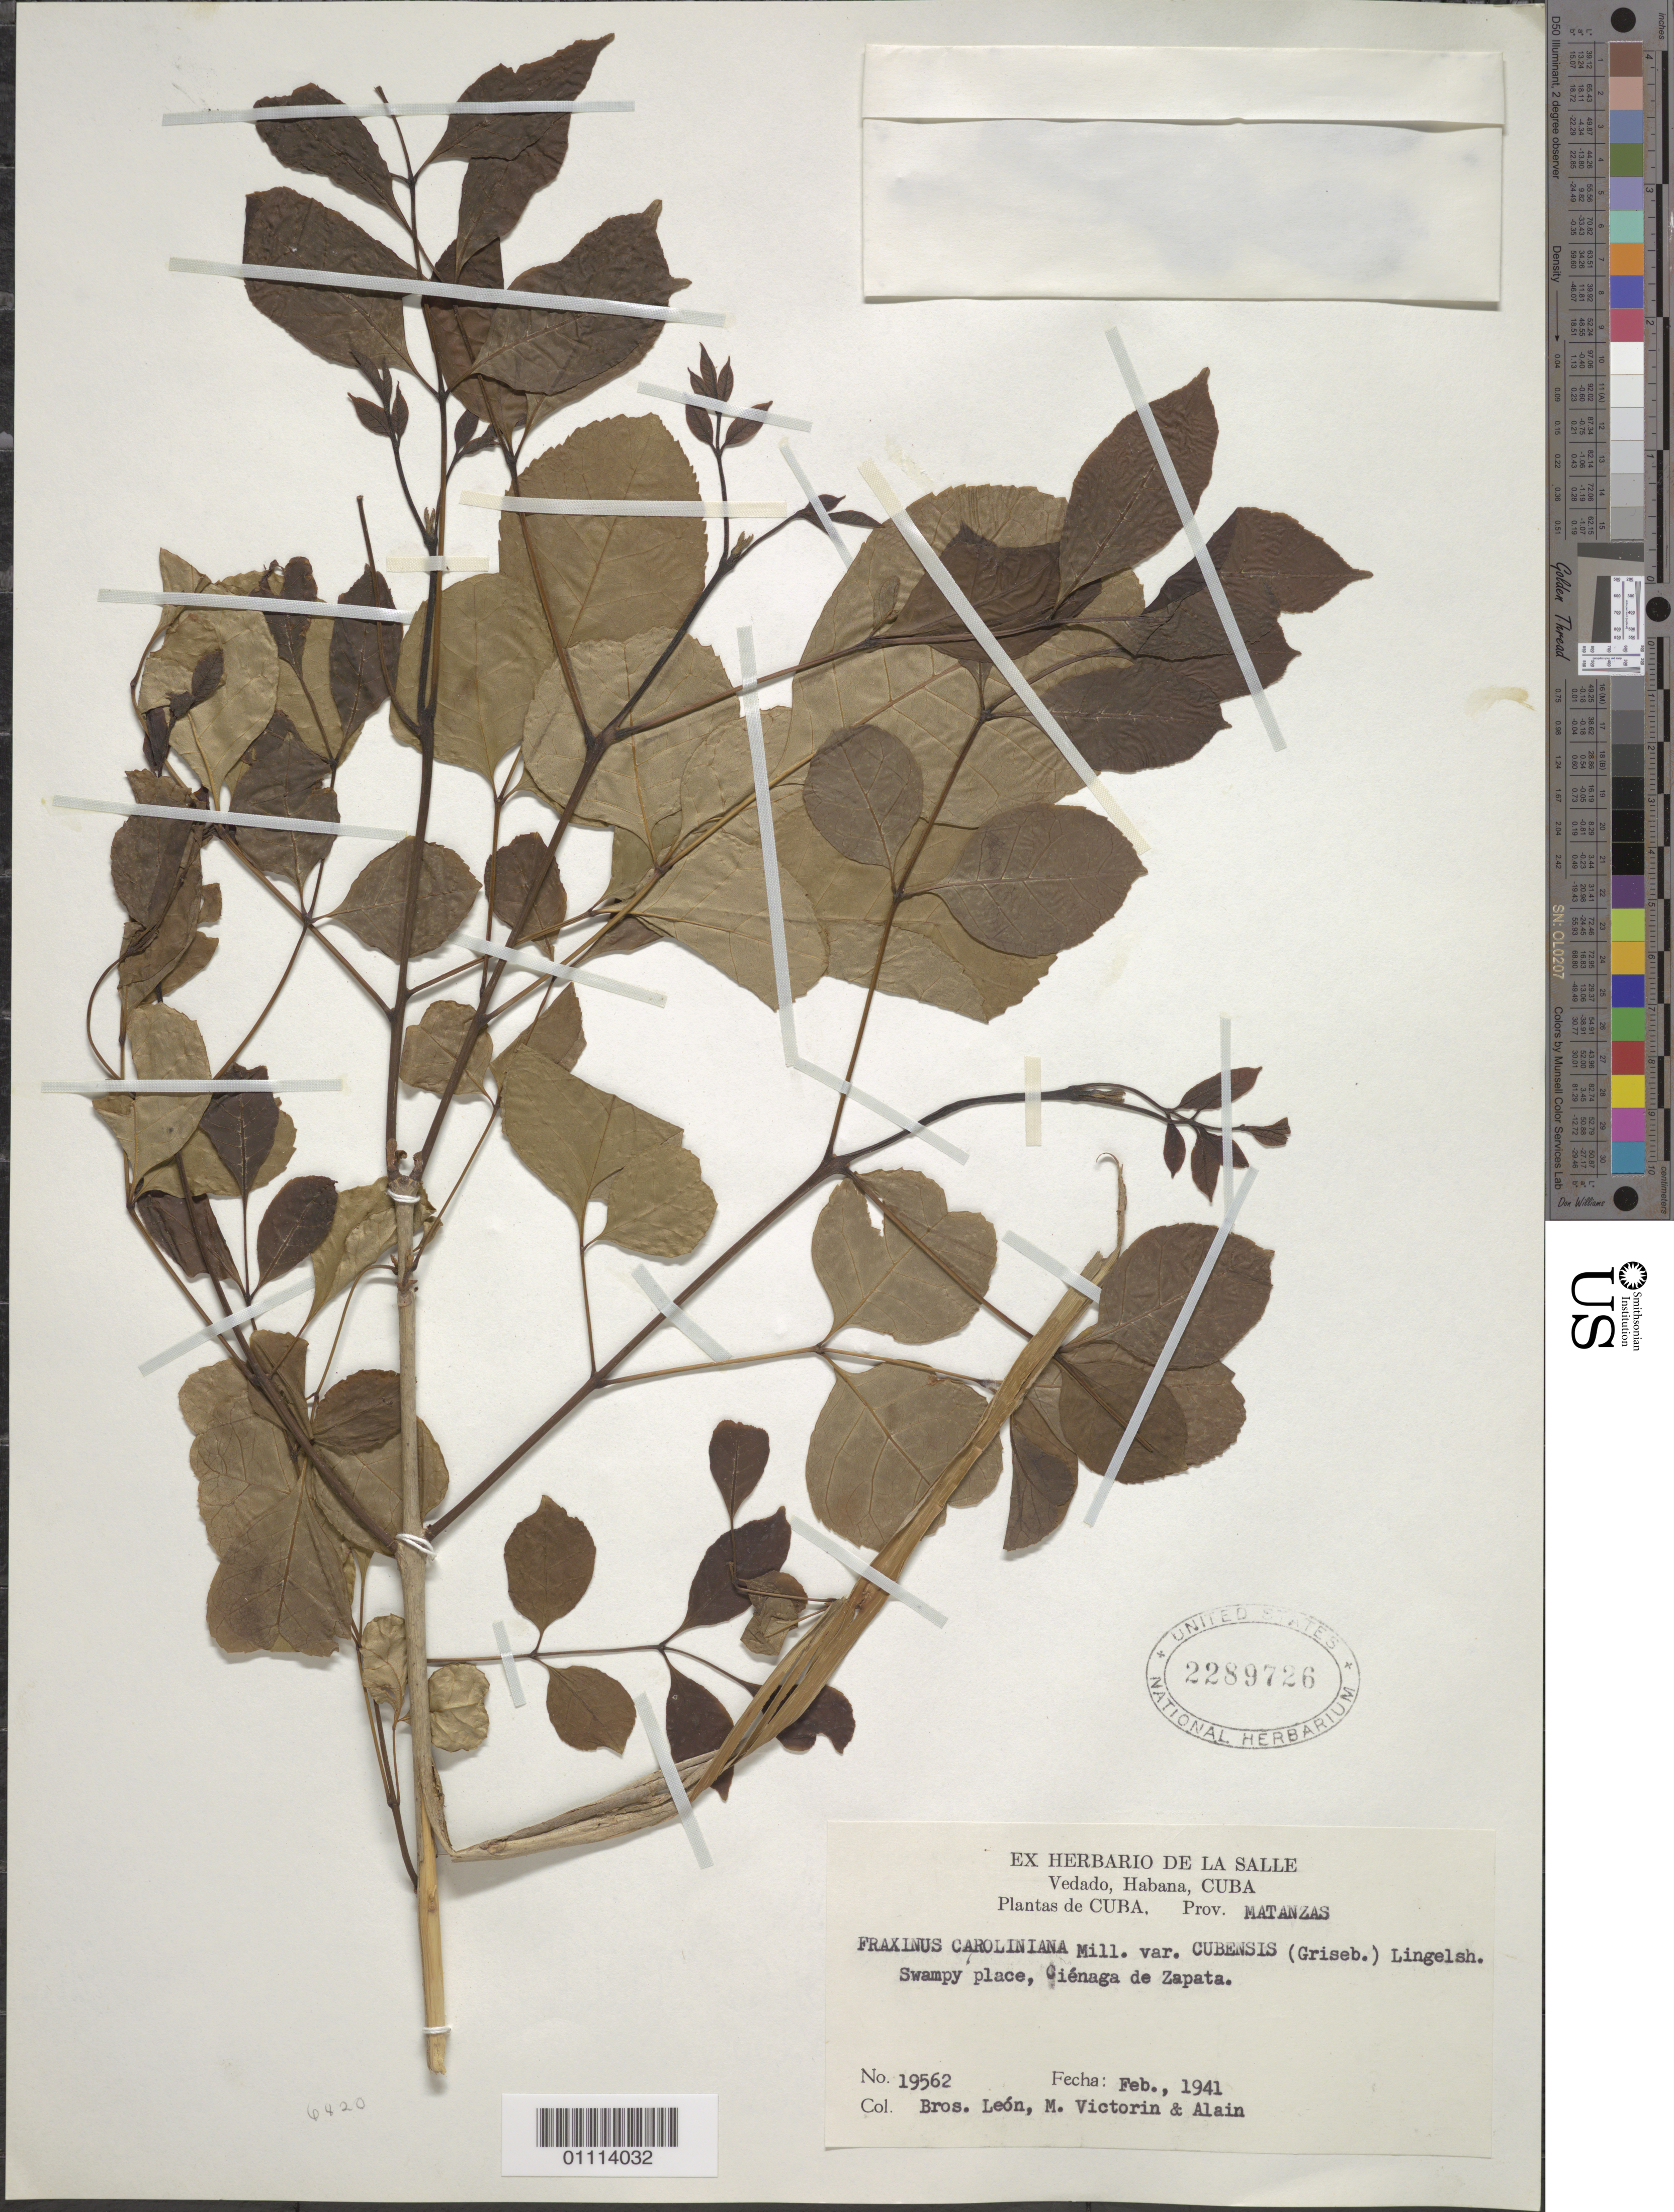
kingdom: Plantae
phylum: Tracheophyta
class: Magnoliopsida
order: Lamiales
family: Oleaceae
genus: Fraxinus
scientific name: Fraxinus caroliniana var. cubensis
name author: (Griseb.) Lingelsh.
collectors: Bro. León, F. Victorin & A. H. Liogier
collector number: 19562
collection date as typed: Feb 1941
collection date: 1941-02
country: Cuba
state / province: Matanzas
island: Cuba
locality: Swampy place, Cienaga de Zapata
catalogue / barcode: US 2289726